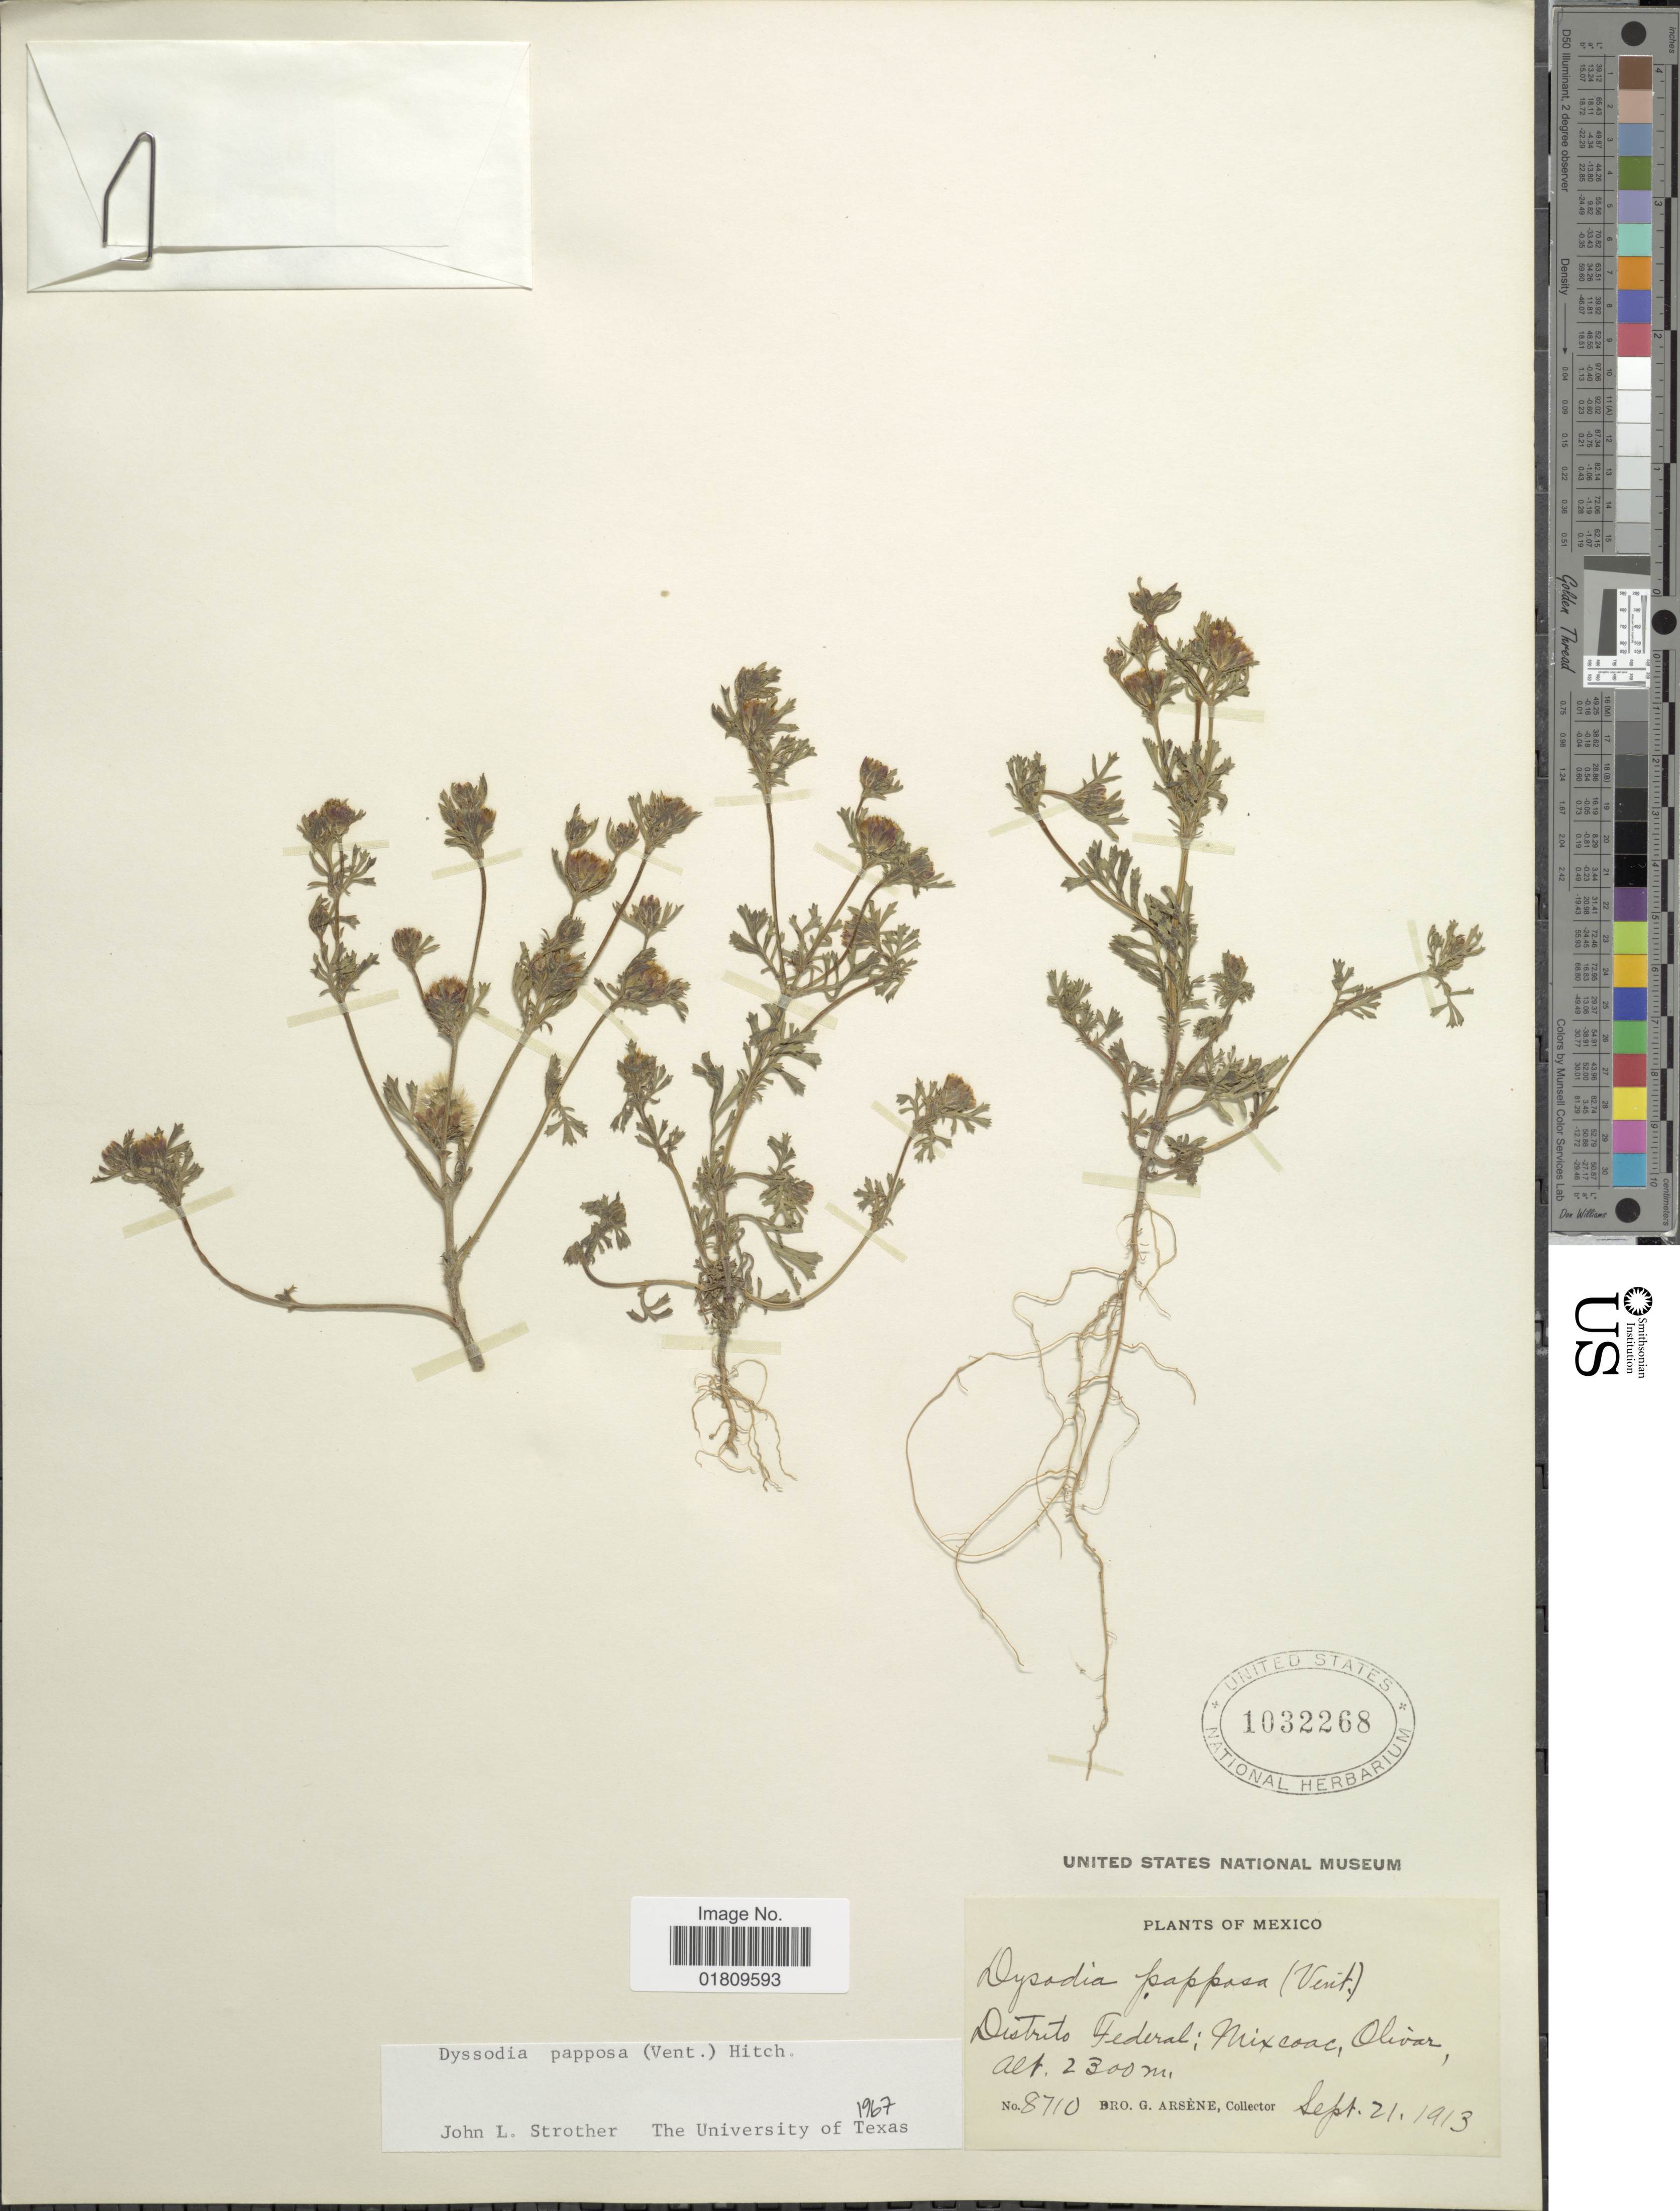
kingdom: Plantae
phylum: Tracheophyta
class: Magnoliopsida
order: Asterales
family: Asteraceae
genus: Dyssodia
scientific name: Dyssodia papposa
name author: (Vent.) Hitchc.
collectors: Bro. G. Arsène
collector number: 8710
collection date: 1913-09-21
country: Mexico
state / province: Distrito Federal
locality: Micoac, Olivar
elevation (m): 2300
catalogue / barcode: US 1032268